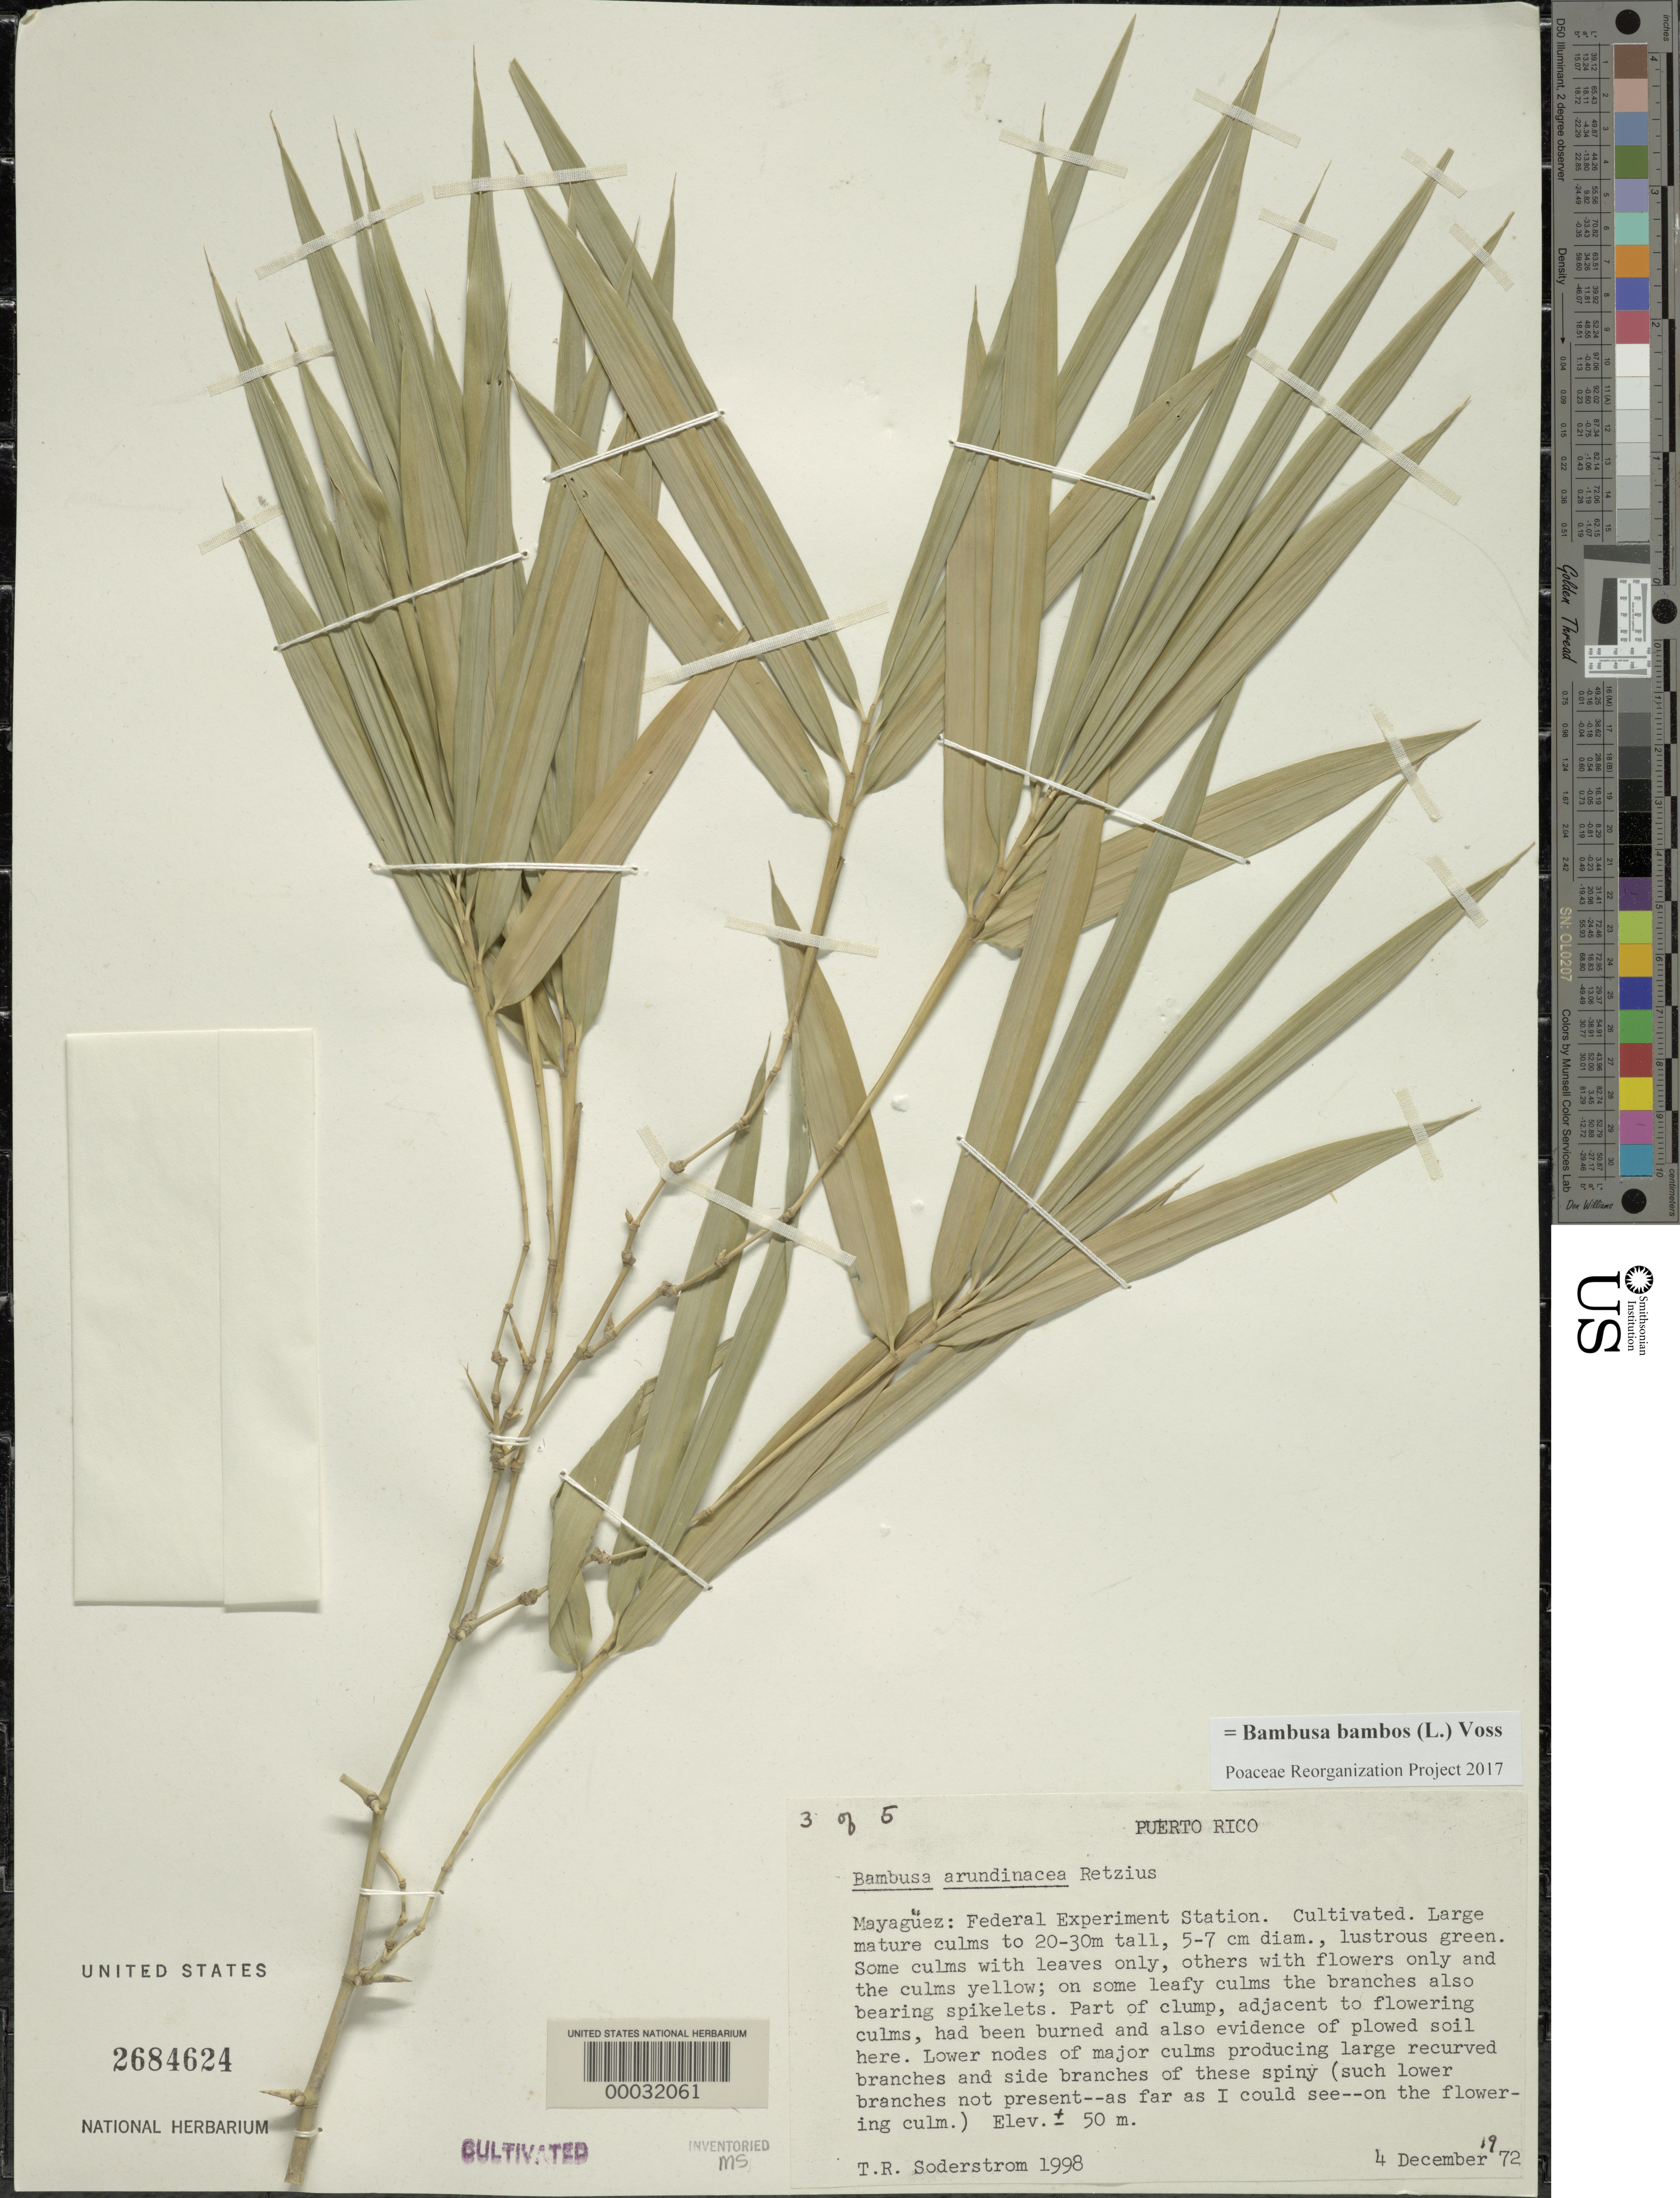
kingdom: Plantae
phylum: Tracheophyta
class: Liliopsida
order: Poales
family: Poaceae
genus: Bambusa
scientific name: Bambusa bambos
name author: (L.) Voss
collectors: T. R. Soderstrom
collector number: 1998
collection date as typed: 04 Dec 1972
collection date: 1972-12-04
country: Puerto Rico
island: Greater Antilles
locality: Federal experimental station-mayaguez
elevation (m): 50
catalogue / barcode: US 2684624